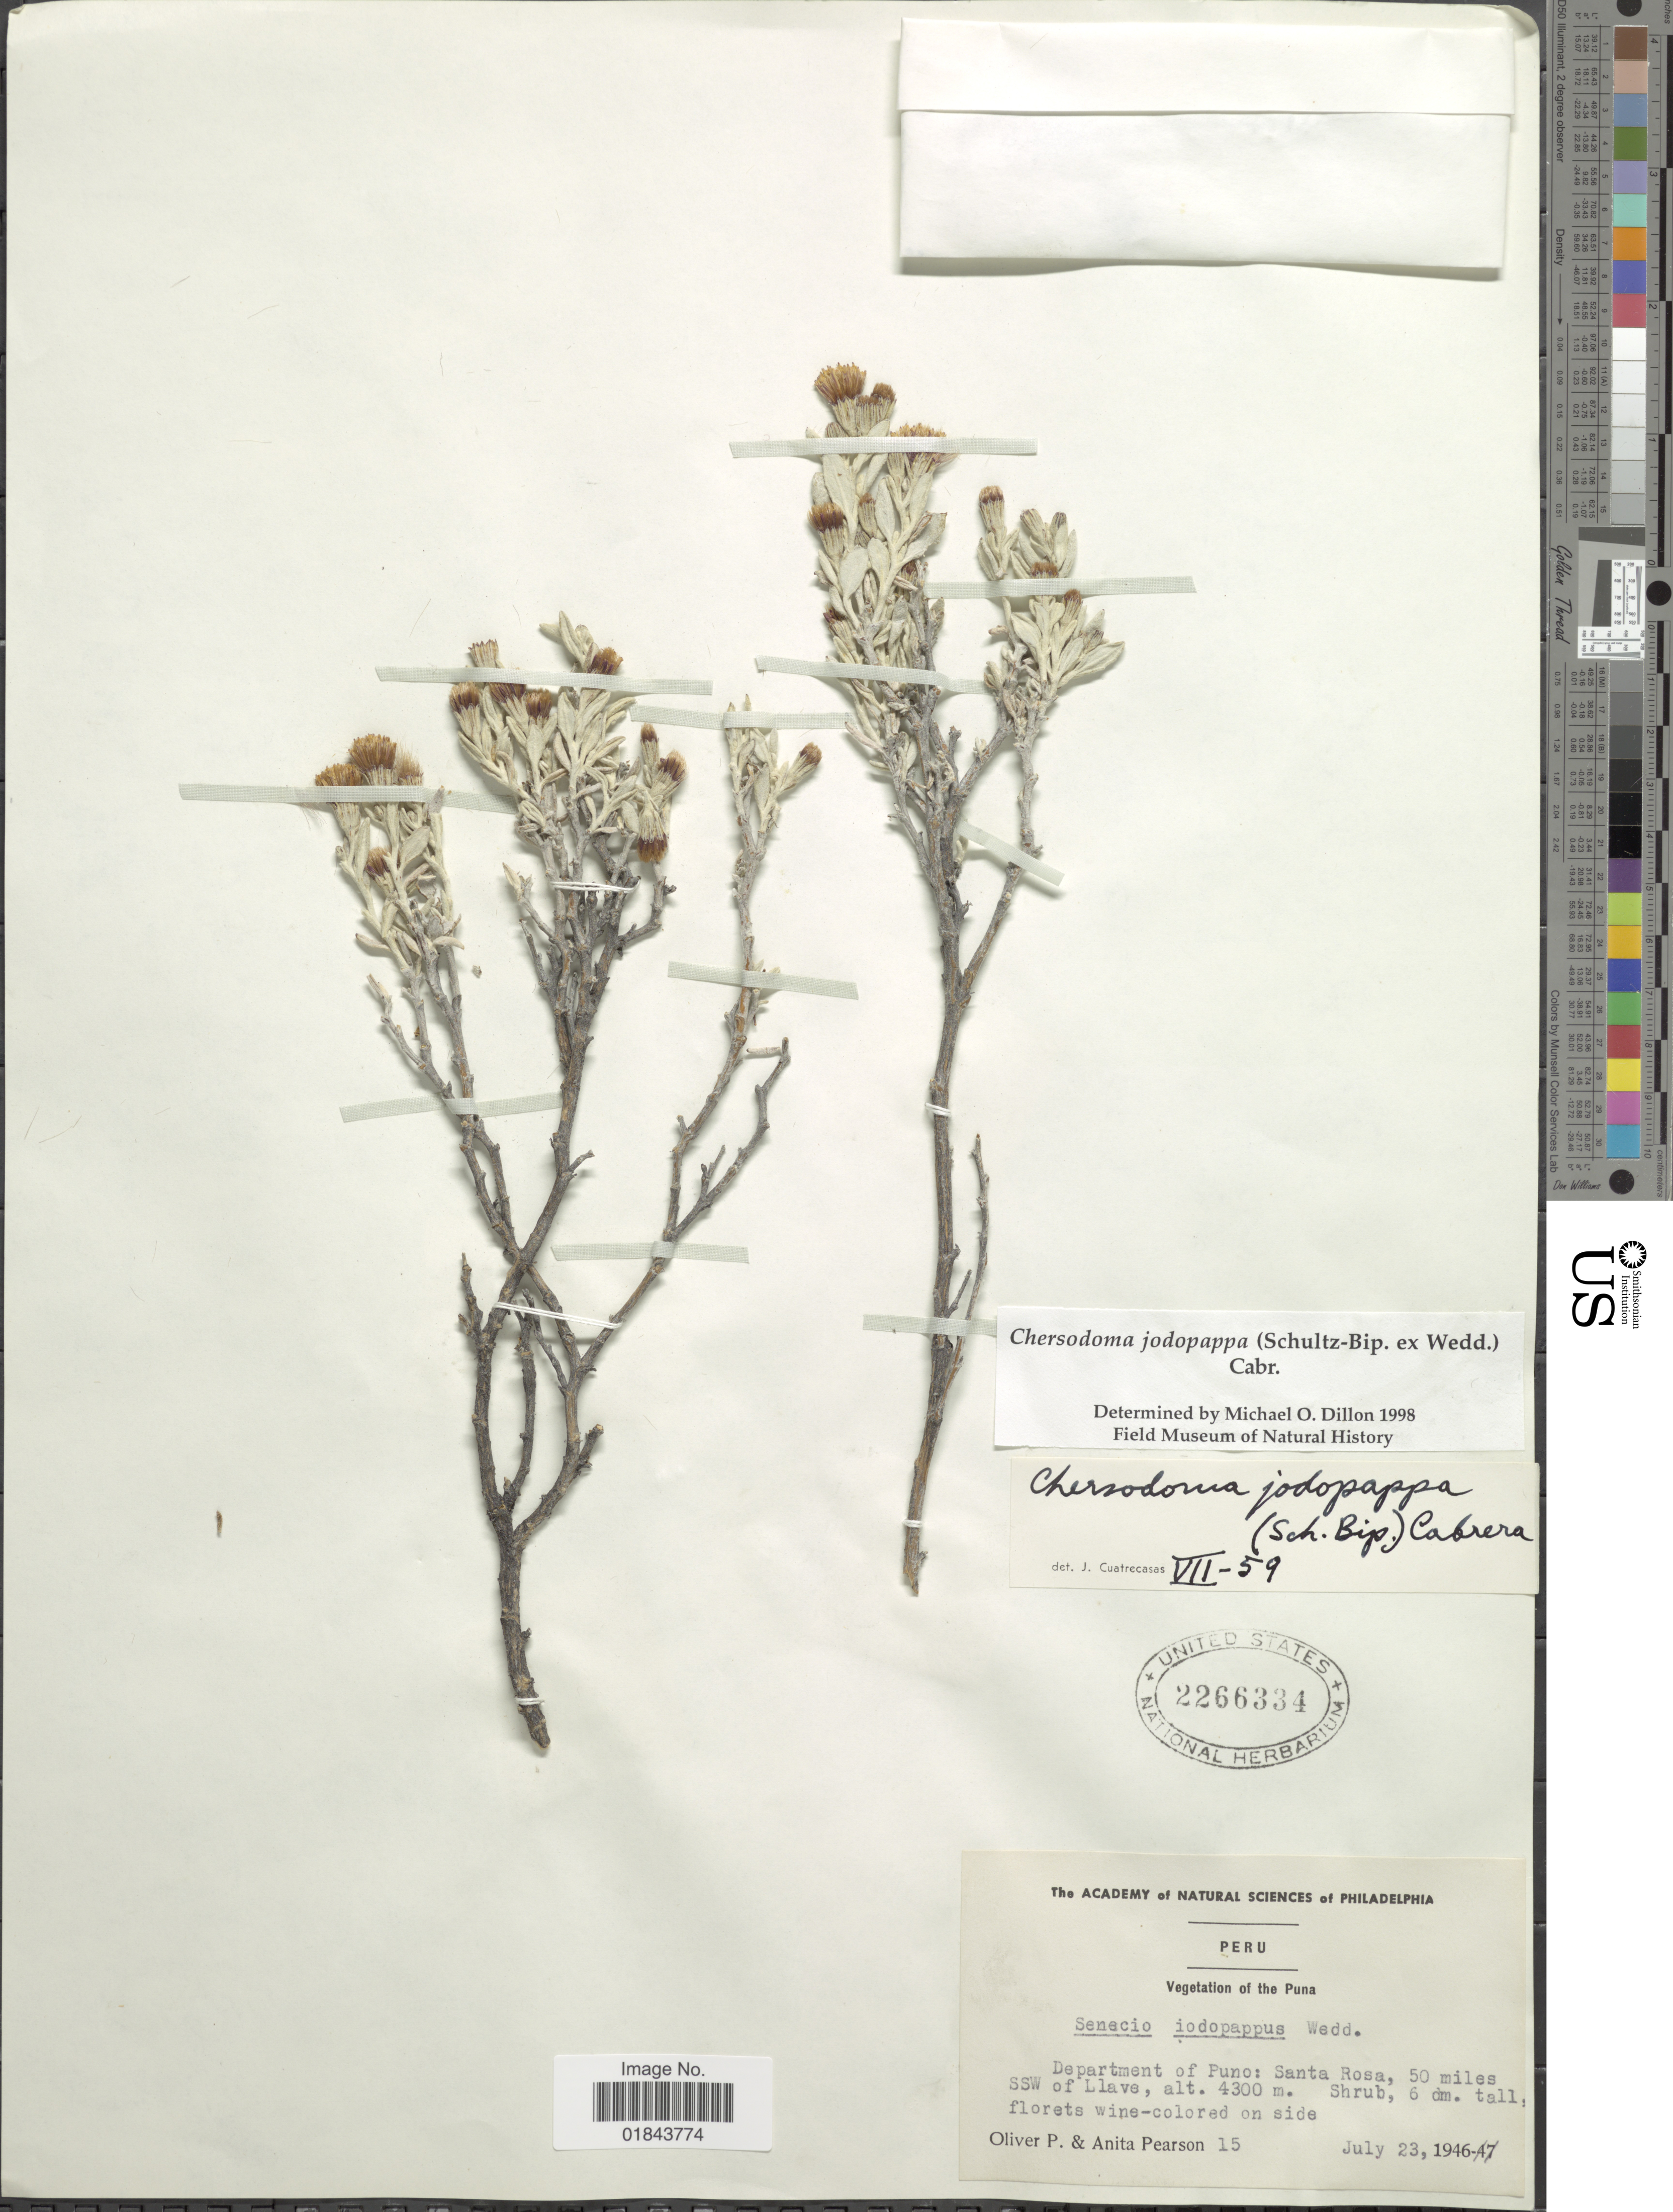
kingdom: Plantae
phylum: Tracheophyta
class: Magnoliopsida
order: Asterales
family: Asteraceae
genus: Chersodoma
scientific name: Chersodoma jodopappa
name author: (Sch. Bip.) Cabrera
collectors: O. P. Pearson & A. Pearson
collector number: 15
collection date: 1946-07-23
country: Peru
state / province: Puno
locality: Department of Puno: Santa Rosa, 50 miles SSW of Llave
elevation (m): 4300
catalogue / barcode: US 2266334